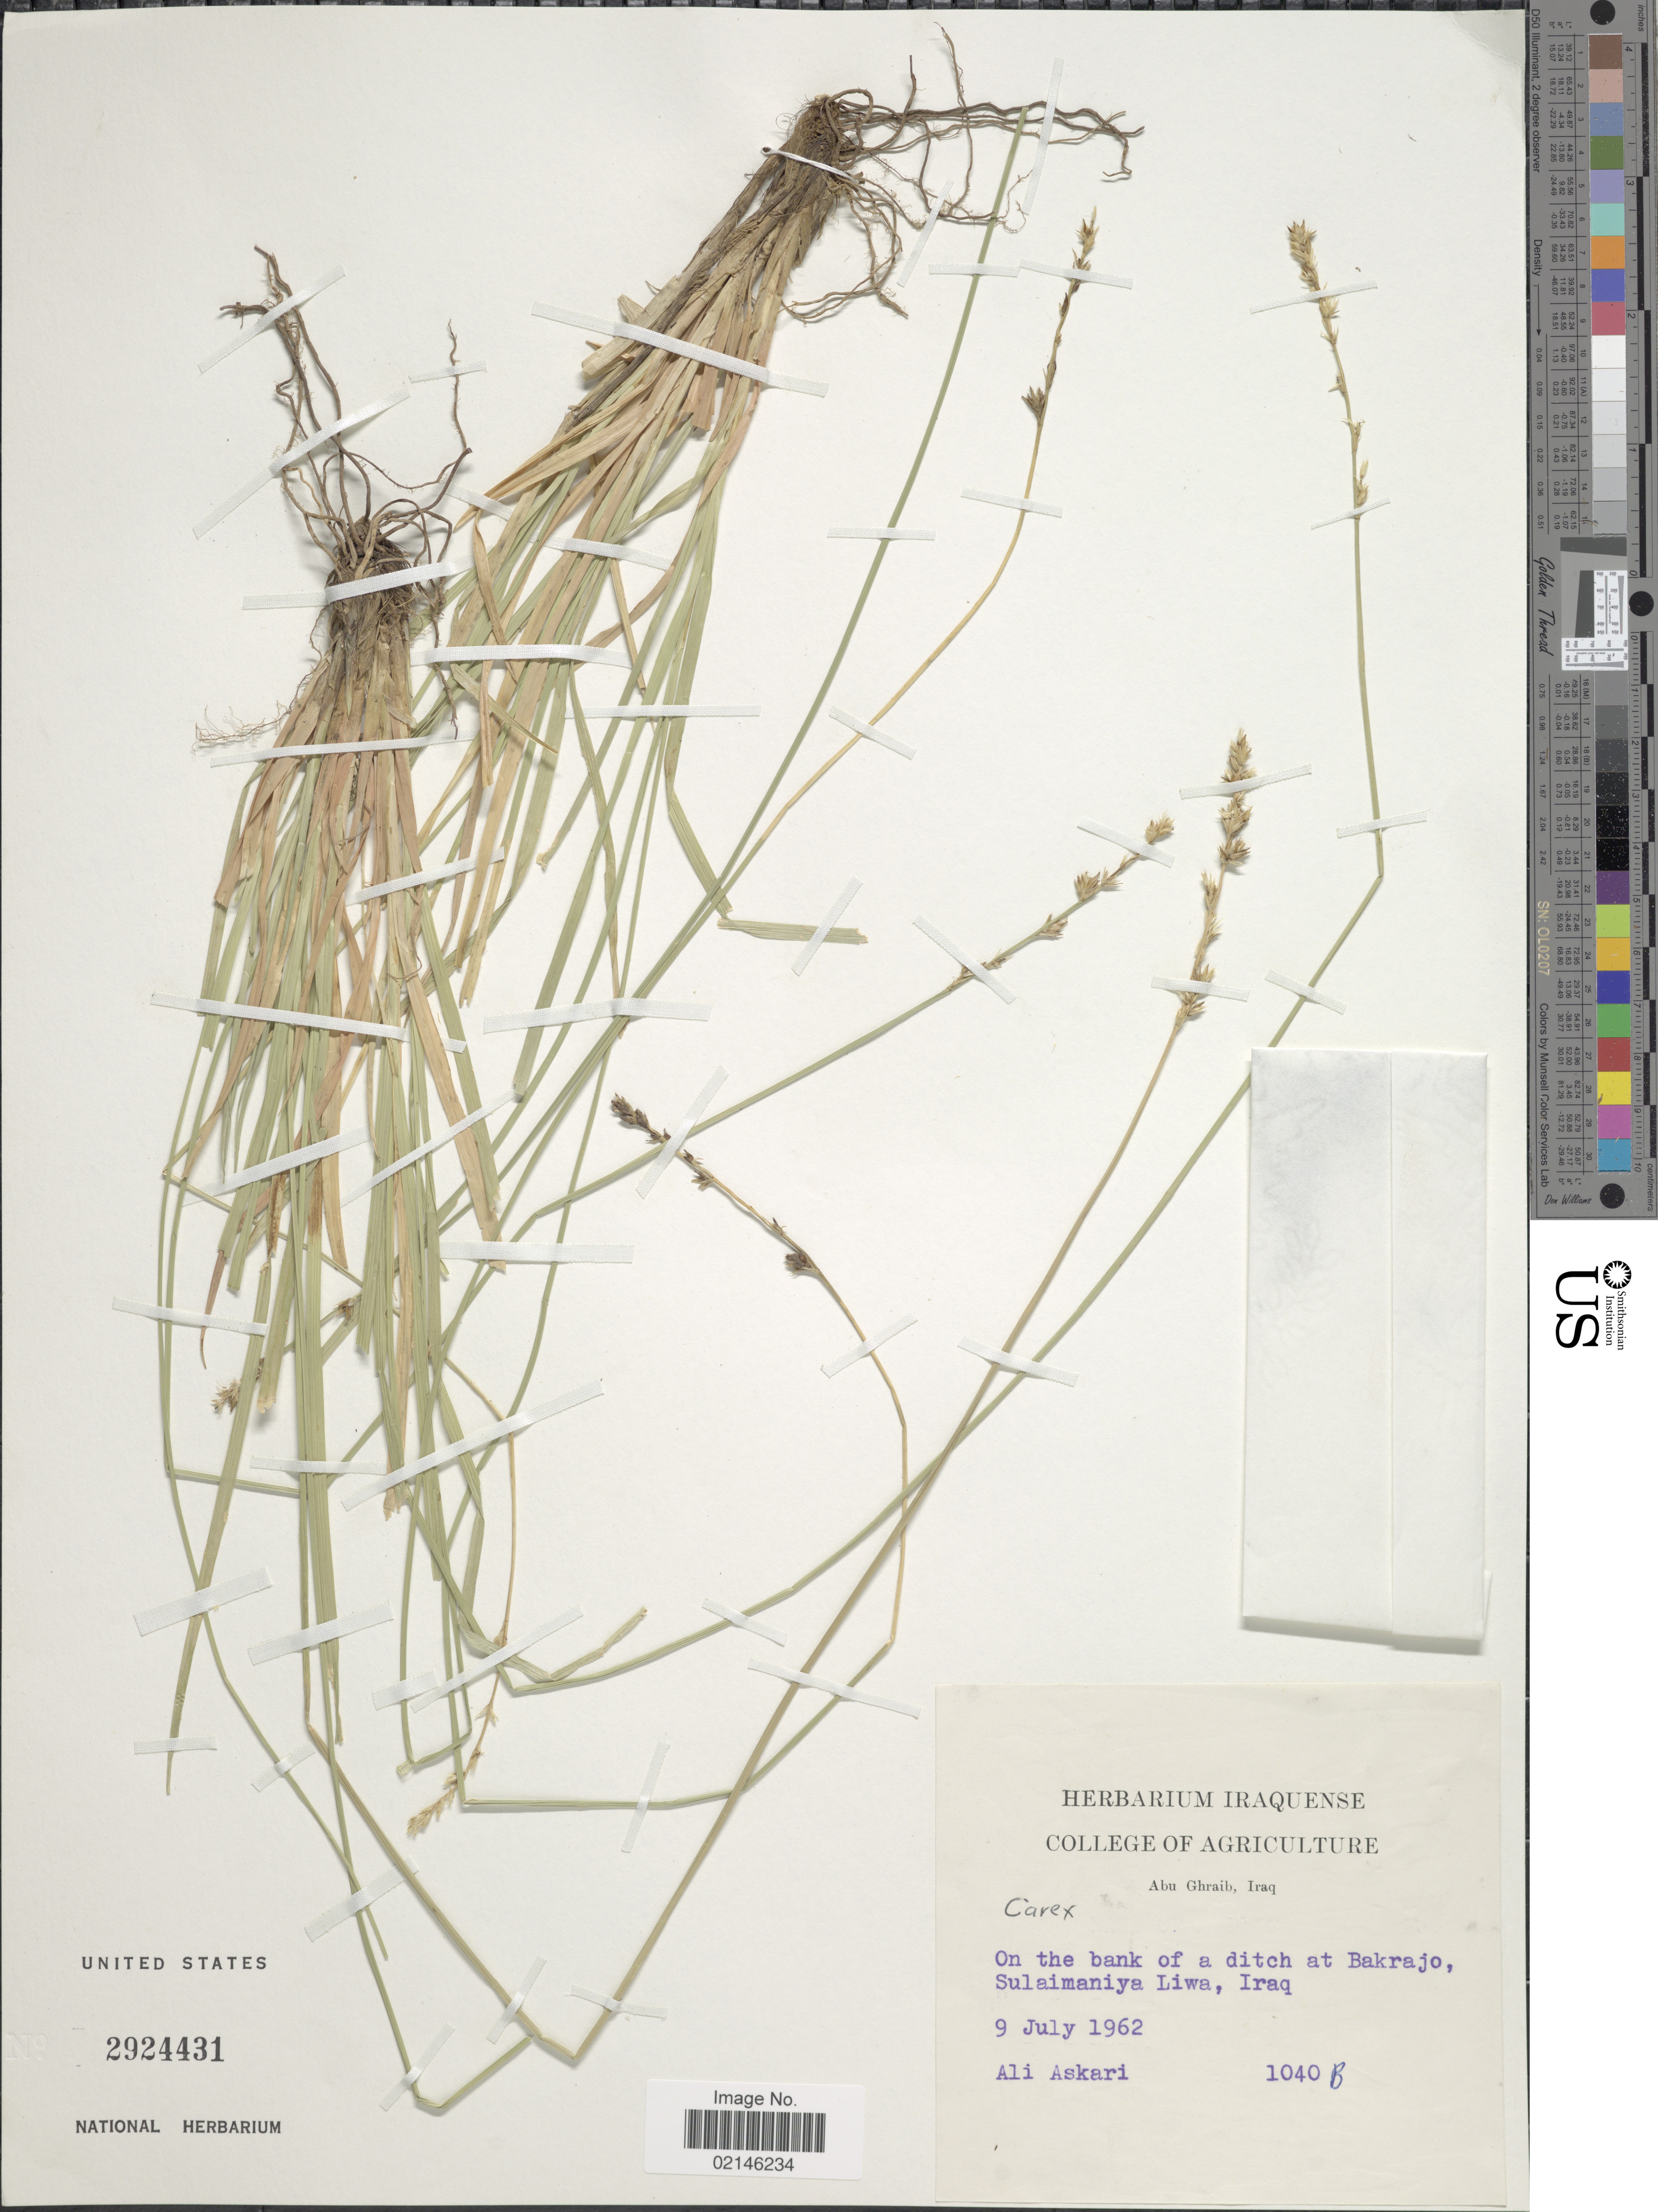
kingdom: Plantae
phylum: Tracheophyta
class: Liliopsida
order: Poales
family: Cyperaceae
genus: Carex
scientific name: Carex sp.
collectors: Askari, A.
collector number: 1040 B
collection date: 1962-07-09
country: Iraq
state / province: As Sulaymānīyah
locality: At Bakrajo, Suliamaniya Liwa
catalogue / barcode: US 2924431